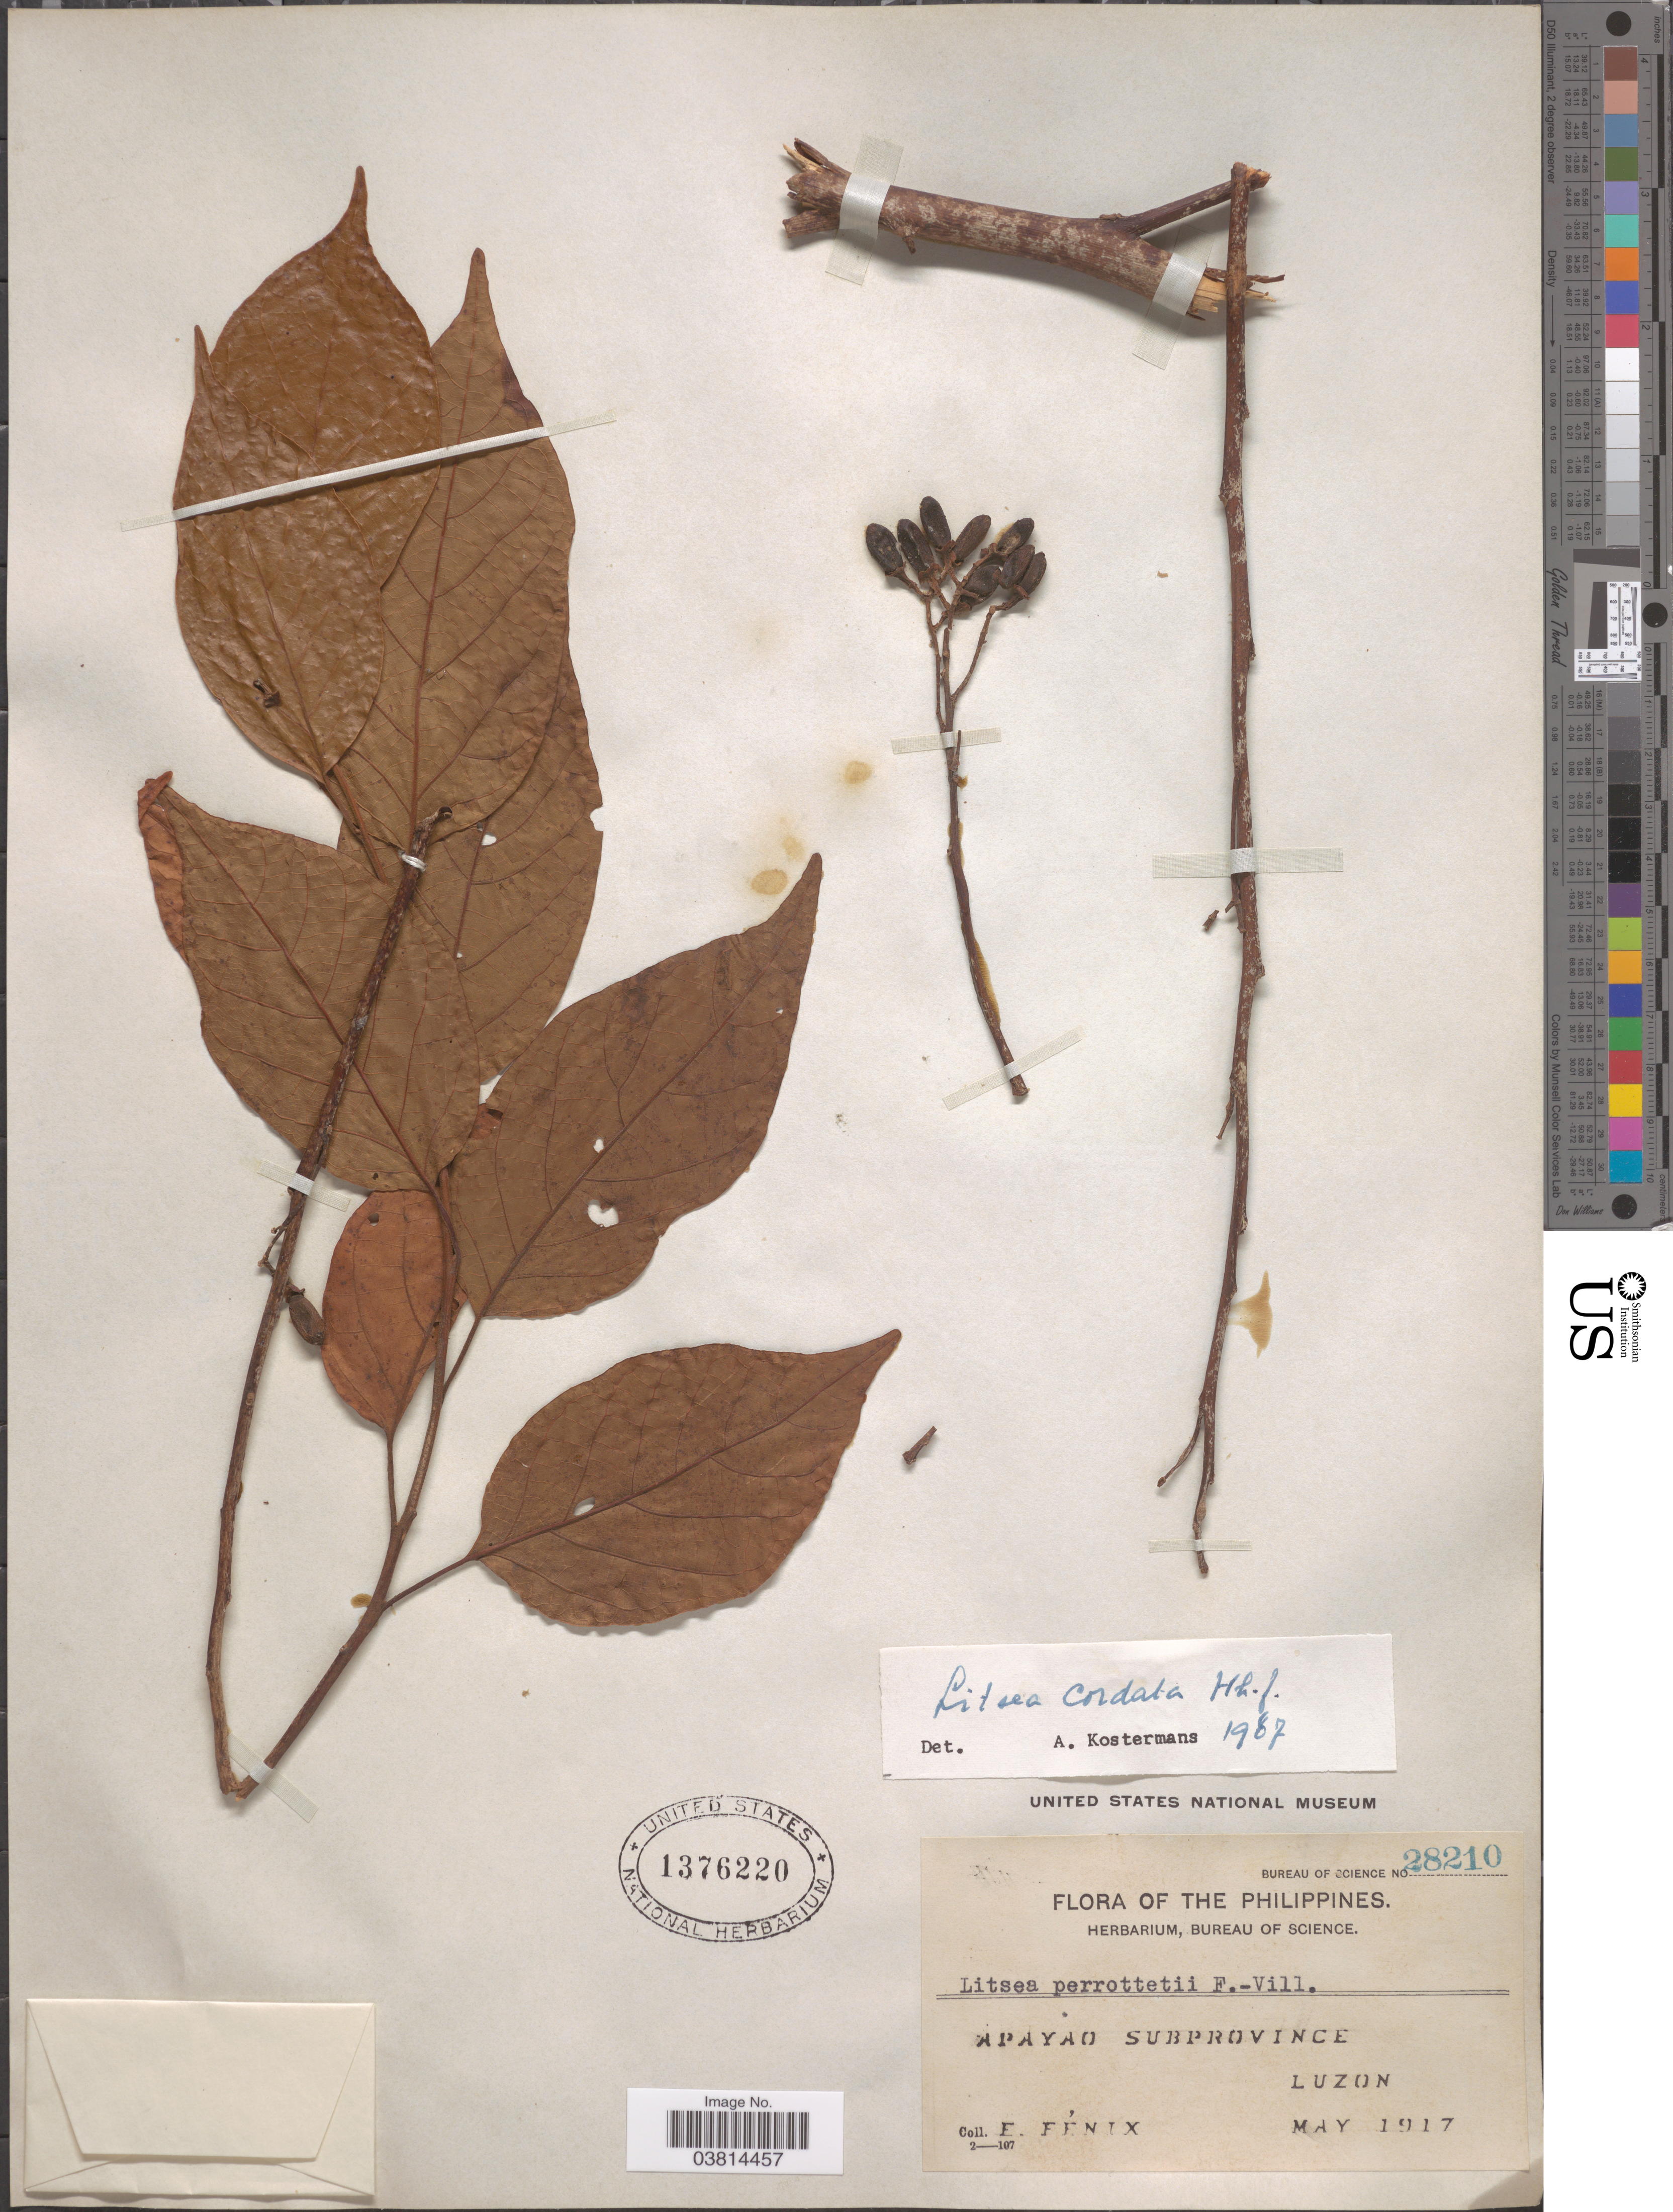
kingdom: Plantae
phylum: Tracheophyta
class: Magnoliopsida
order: Laurales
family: Lauraceae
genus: Litsea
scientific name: Litsea cordata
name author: Hook. f.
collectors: E. Fénix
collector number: Bureau of Science 28210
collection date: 1917-05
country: Philippines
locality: Apayao subprovince. Luzon.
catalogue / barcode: US 1376220